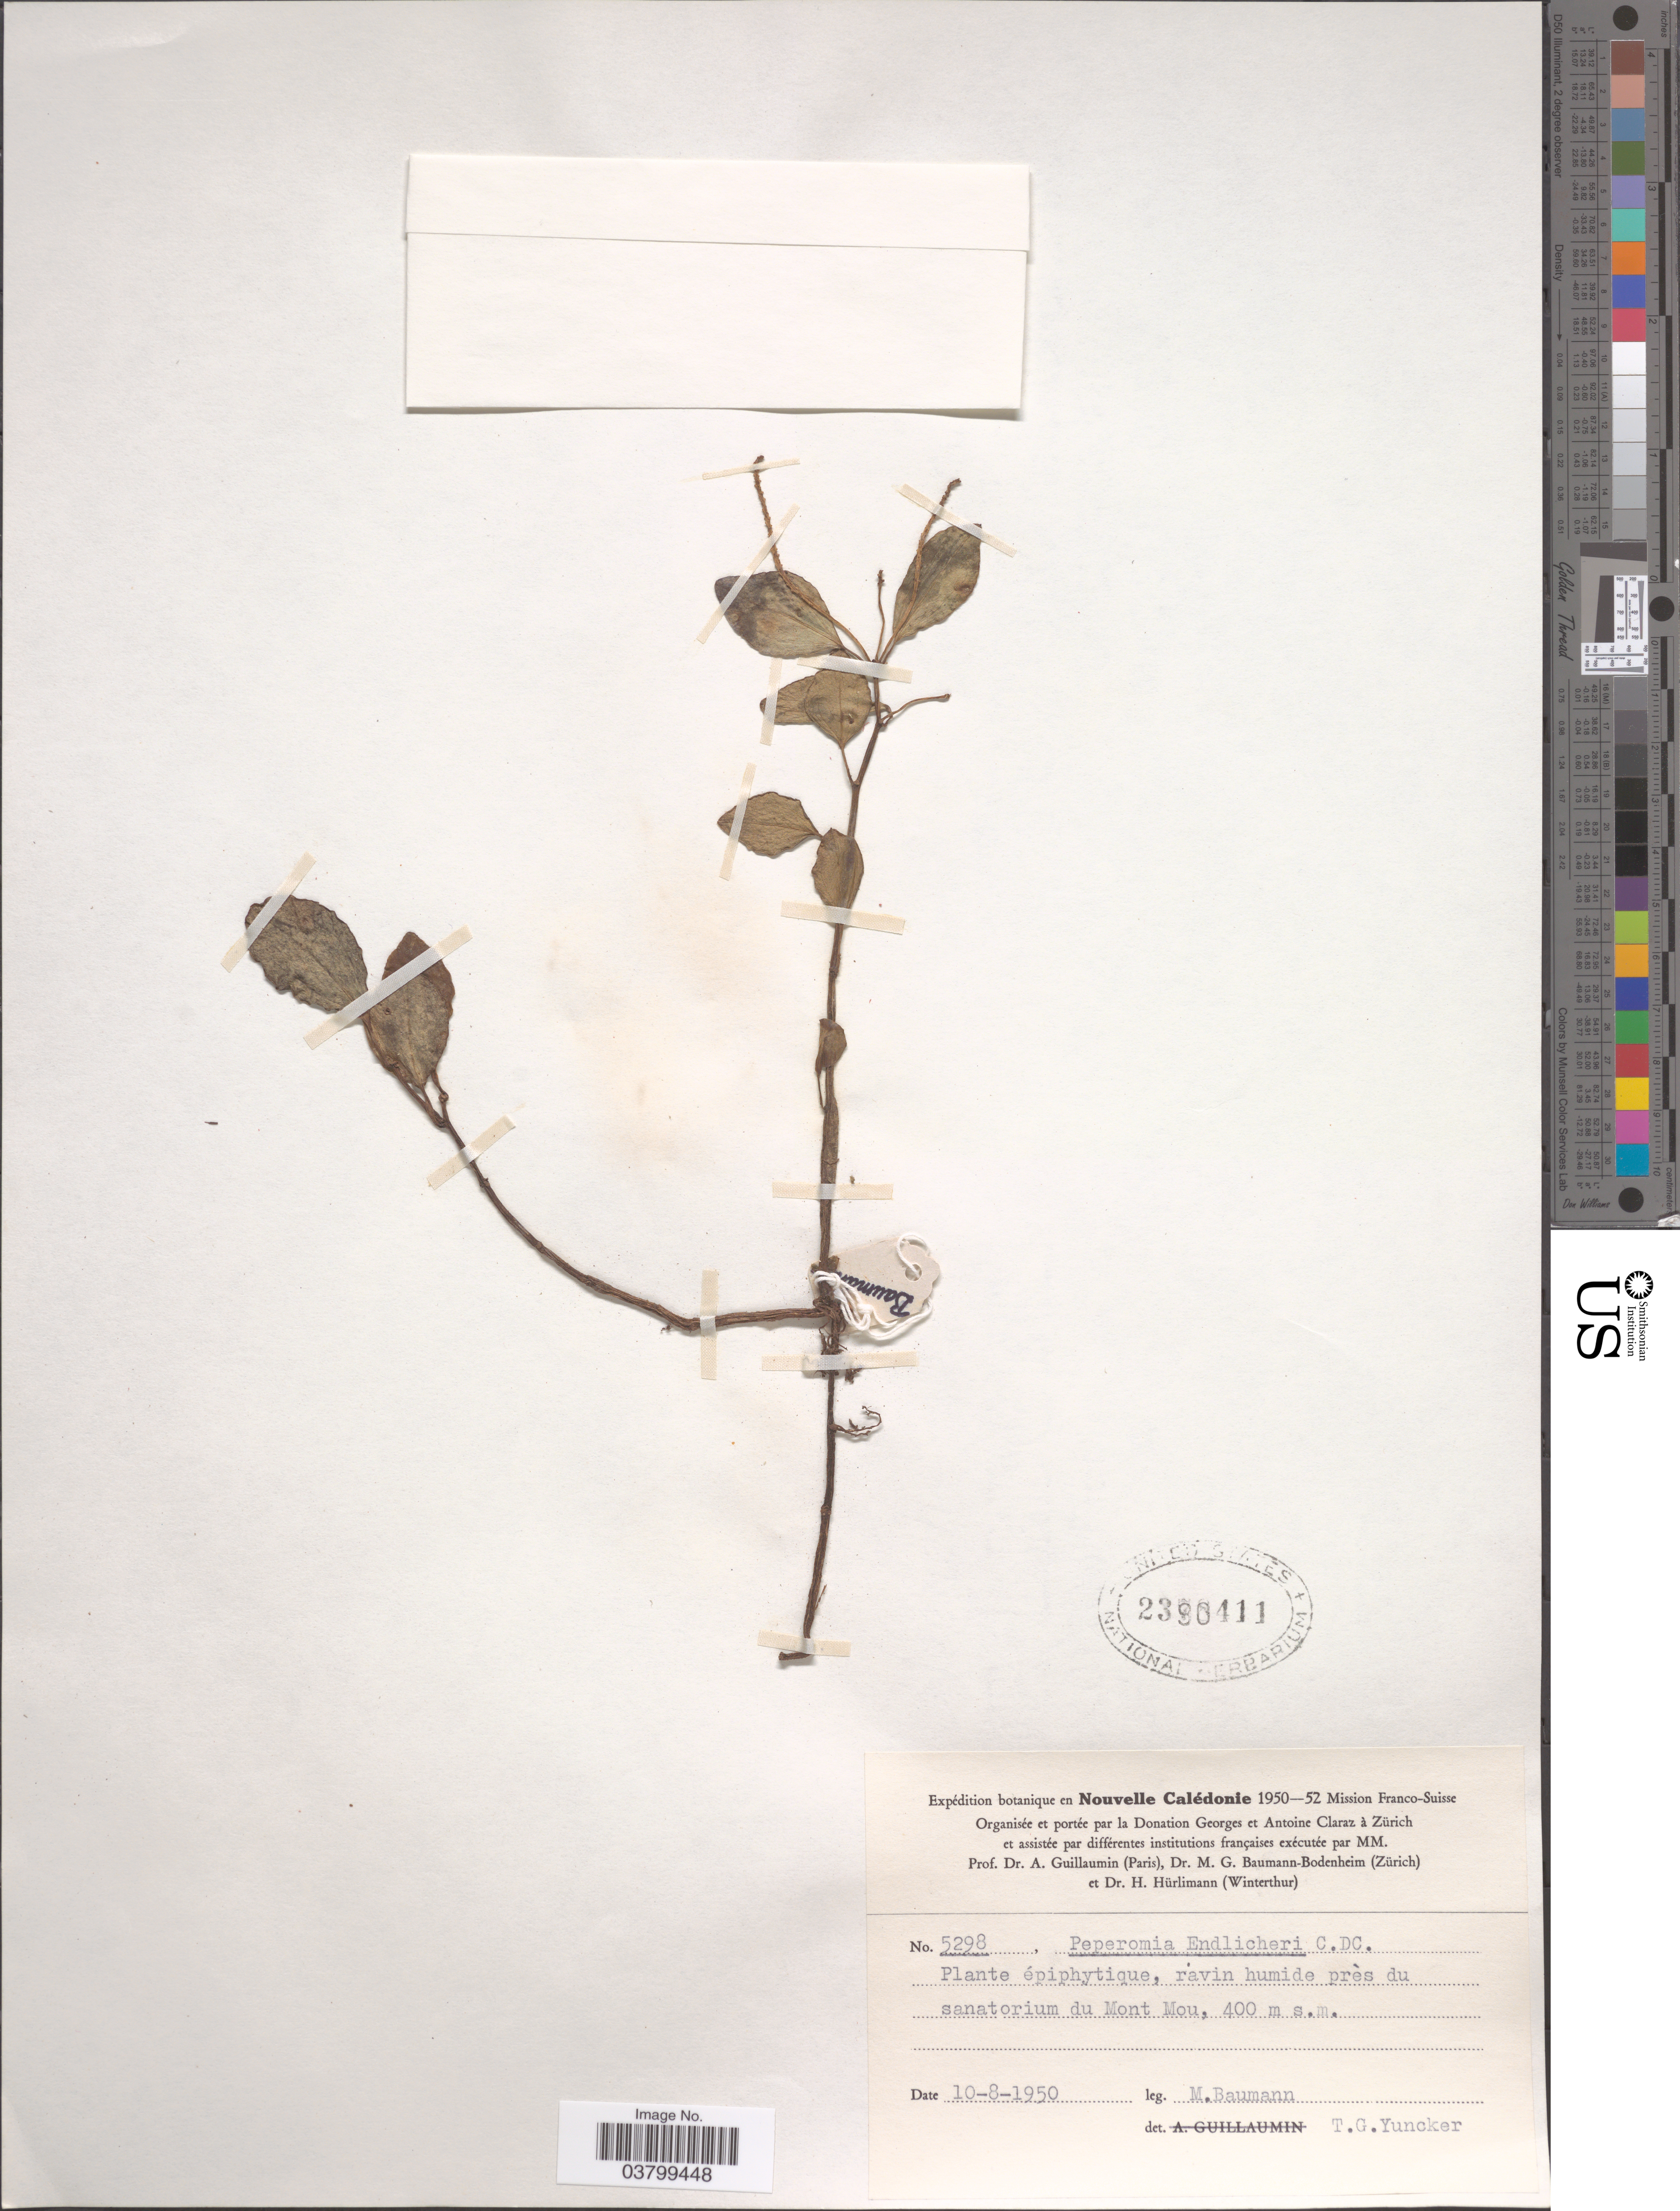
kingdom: Plantae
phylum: Tracheophyta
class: Magnoliopsida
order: Piperales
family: Piperaceae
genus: Peperomia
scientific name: Peperomia endlicheri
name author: Miq.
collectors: M. Baumann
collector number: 5298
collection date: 1950-08-10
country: New Caledonia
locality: Nouvelle Calédonie: Plante épiphytique, ravin humide près du sanatorium du Mont Mou.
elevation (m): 400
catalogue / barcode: US 2390411